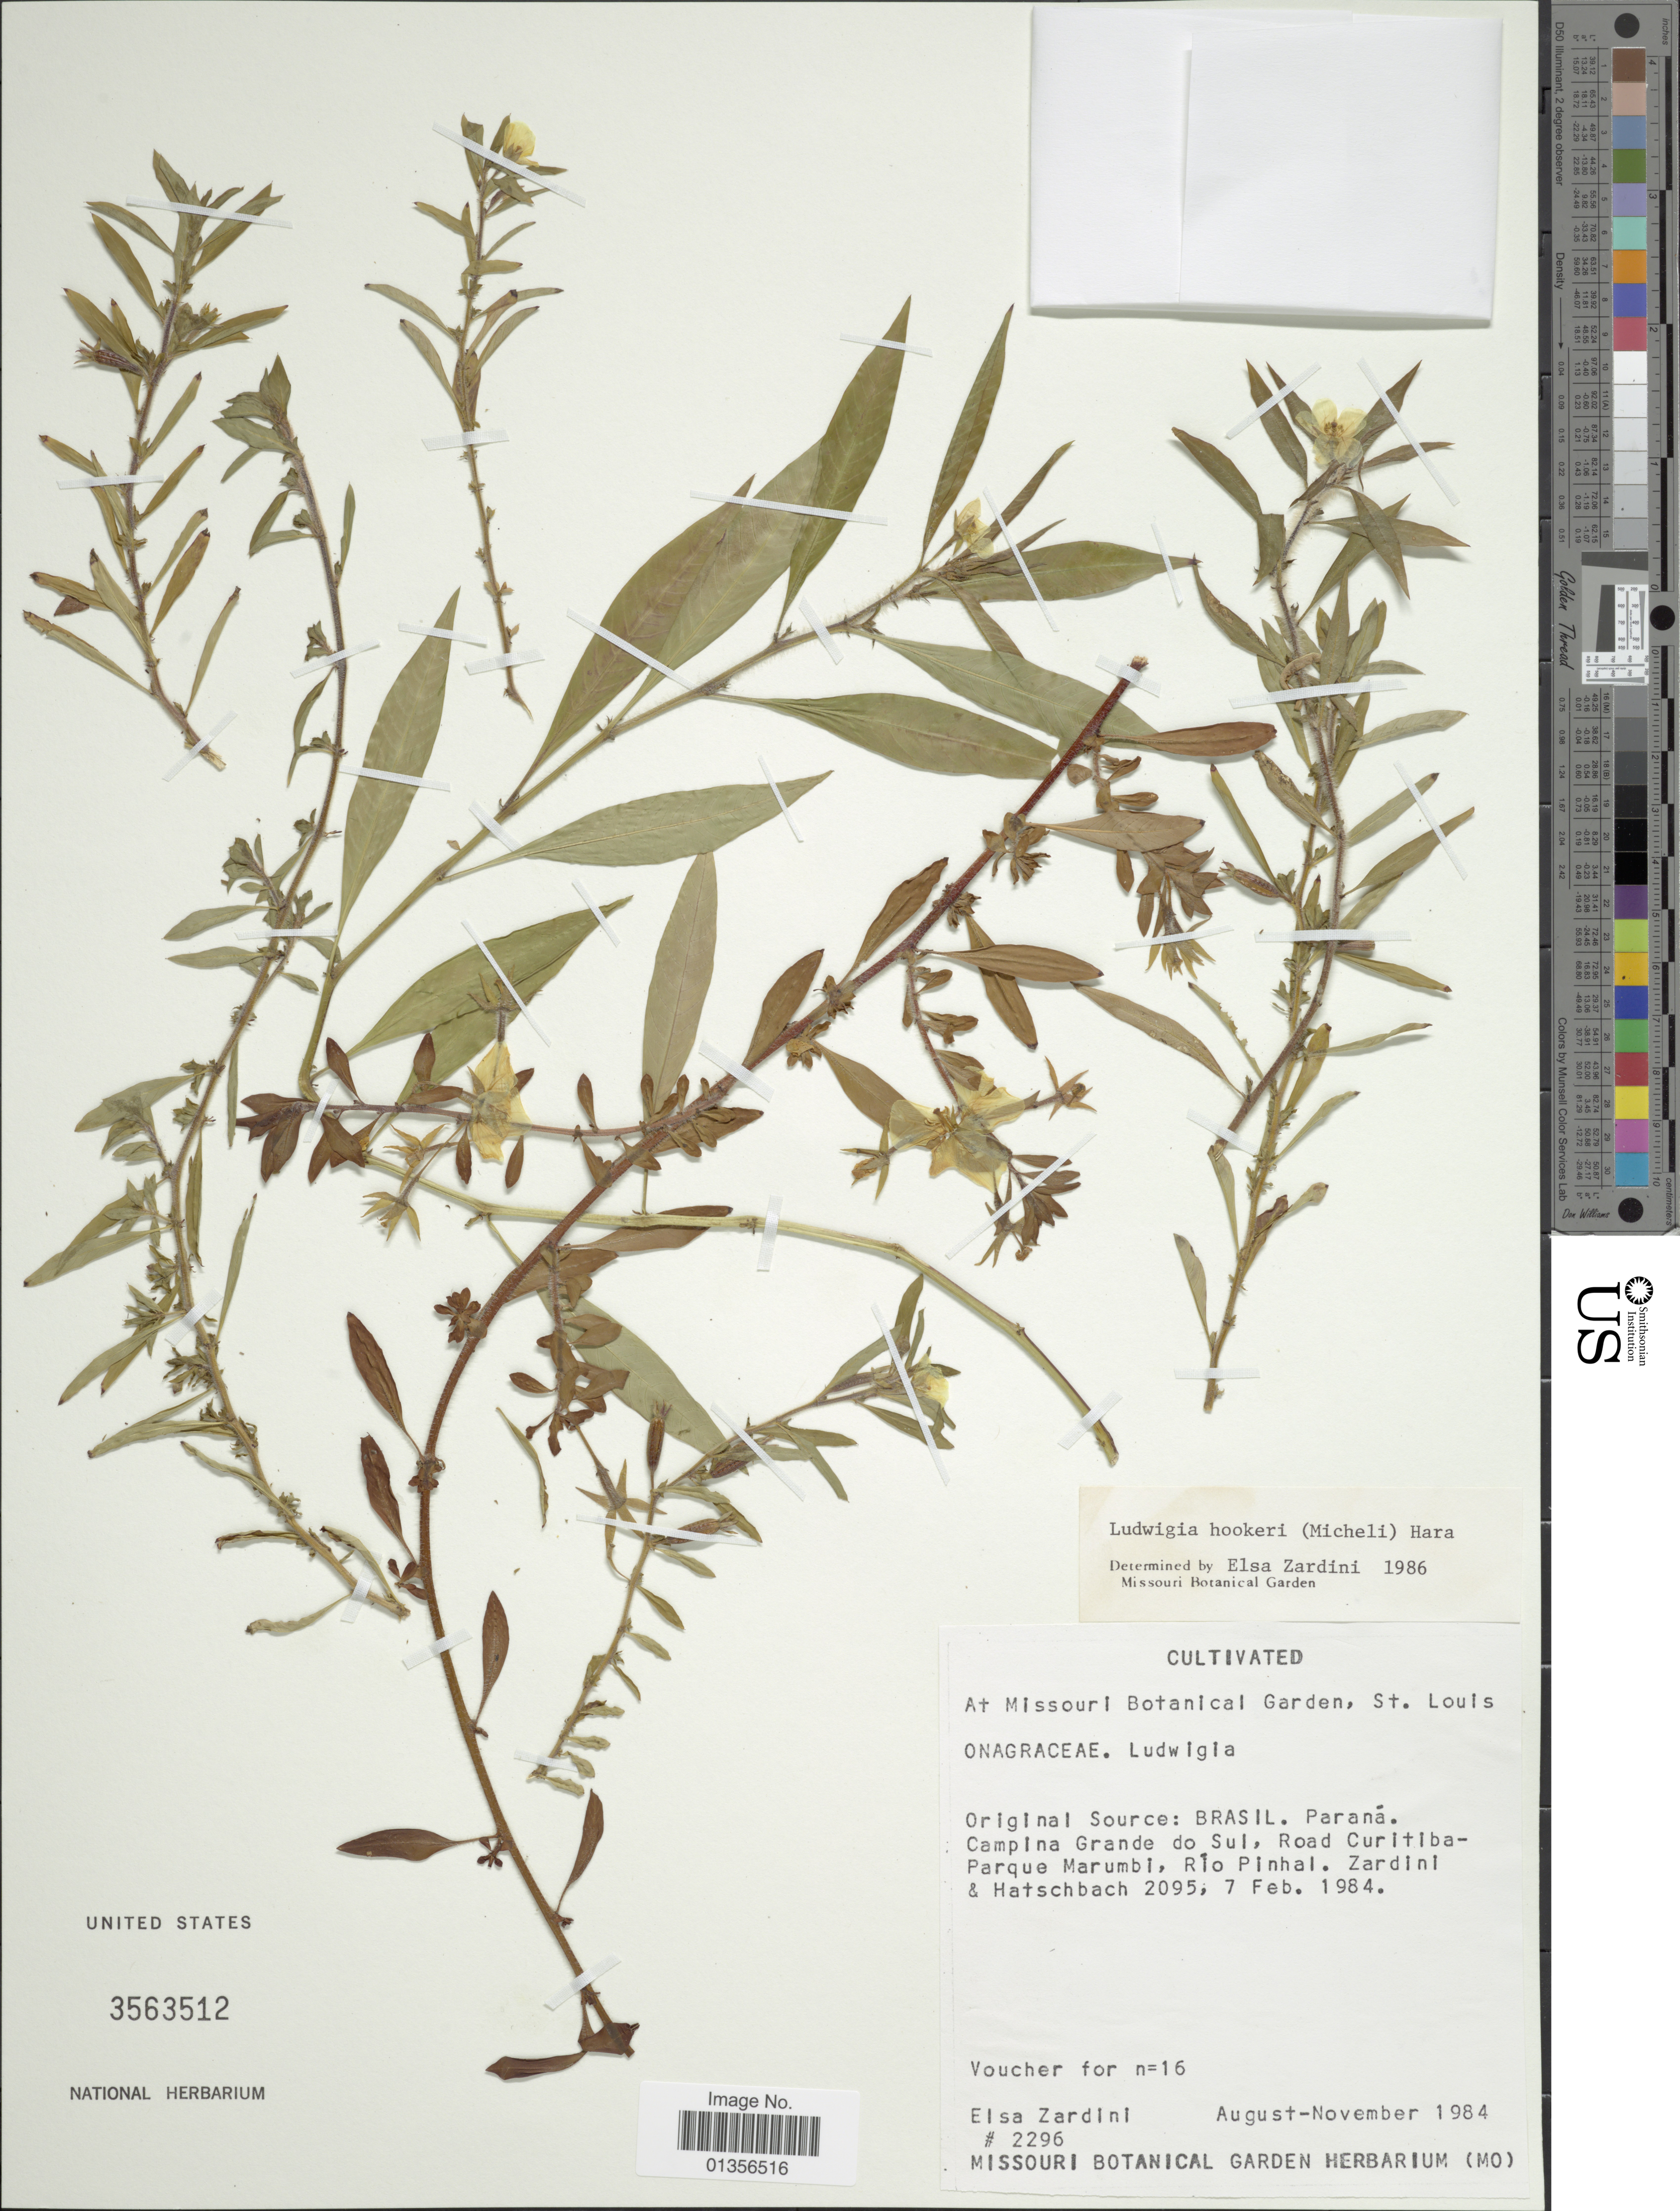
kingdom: Plantae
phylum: Tracheophyta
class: Magnoliopsida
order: Myrtales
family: Onagraceae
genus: Ludwigia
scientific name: Ludwigia hookeri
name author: (Micheli) H. Hara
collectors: E. M. Zardini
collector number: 2296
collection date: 1984-08/1984-11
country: United States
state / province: Missouri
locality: At Missouri Botanical Garden, St. Louis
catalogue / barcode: US 3563512